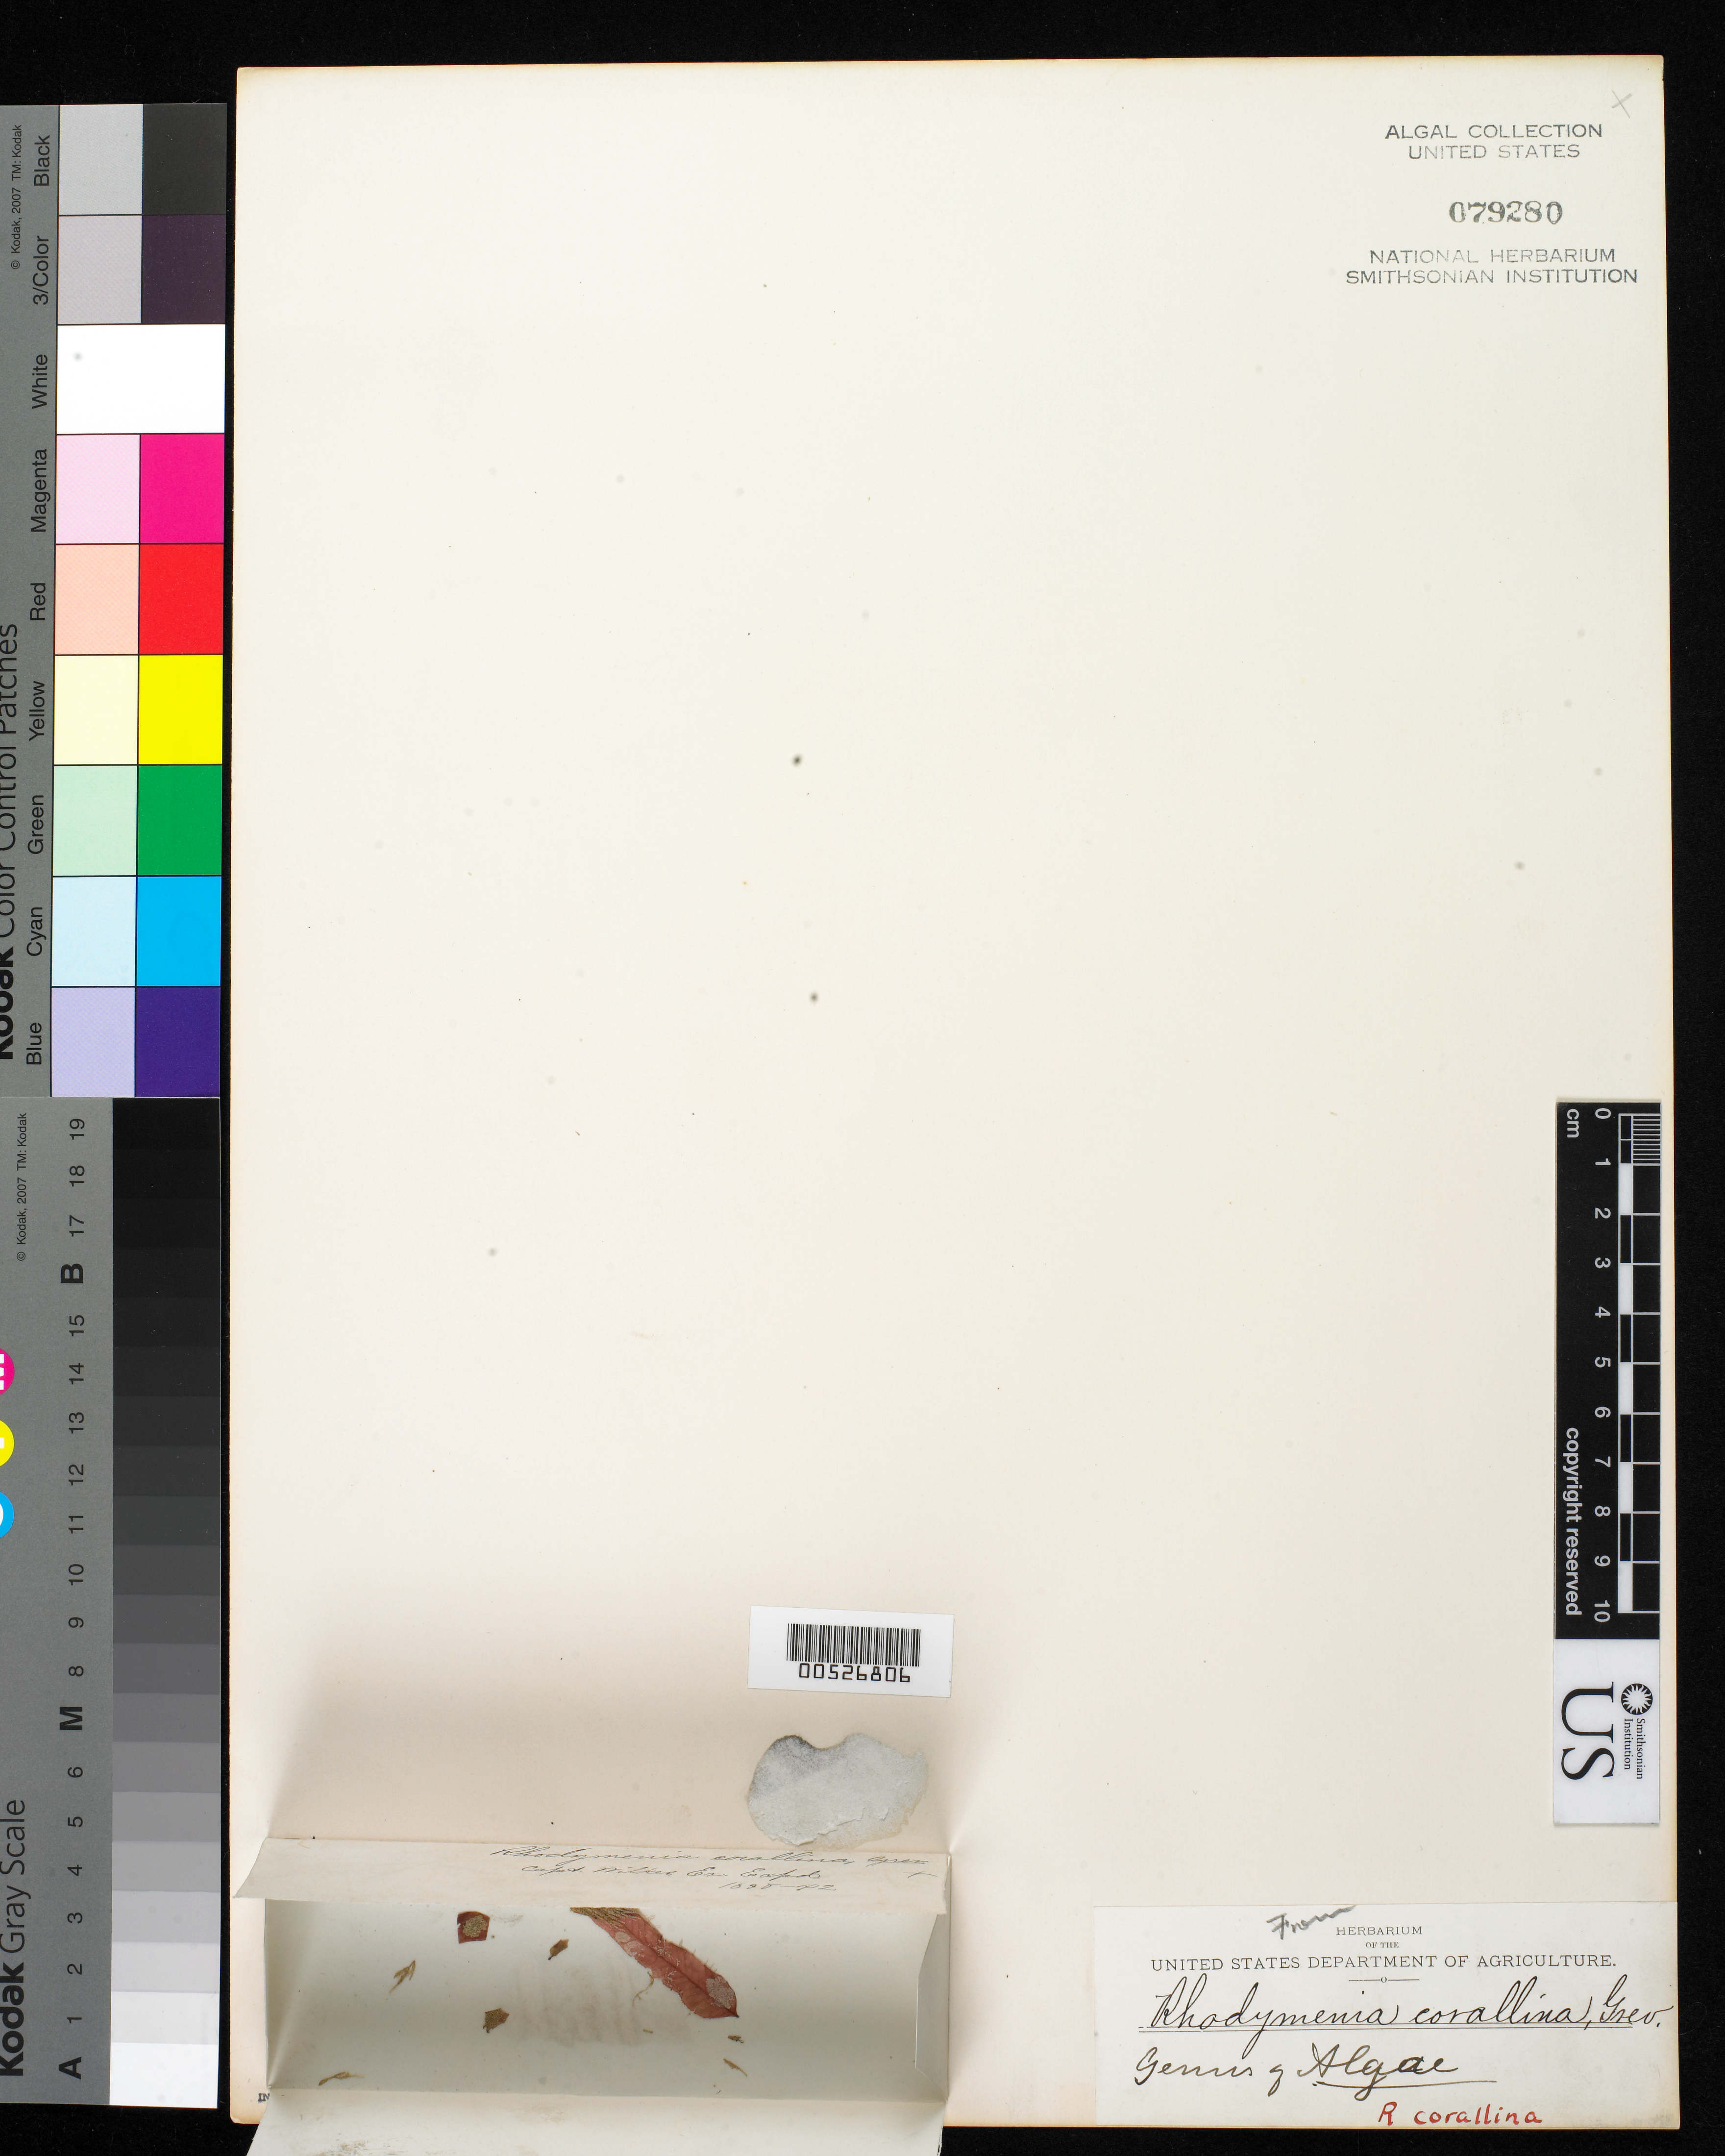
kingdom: Plantae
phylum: Rhodophyta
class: Florideophyceae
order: Rhodymeniales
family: Rhodymeniaceae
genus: Rhodymenia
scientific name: Rhodymenia corallina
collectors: W. D. Brackenridge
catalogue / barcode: US 79280